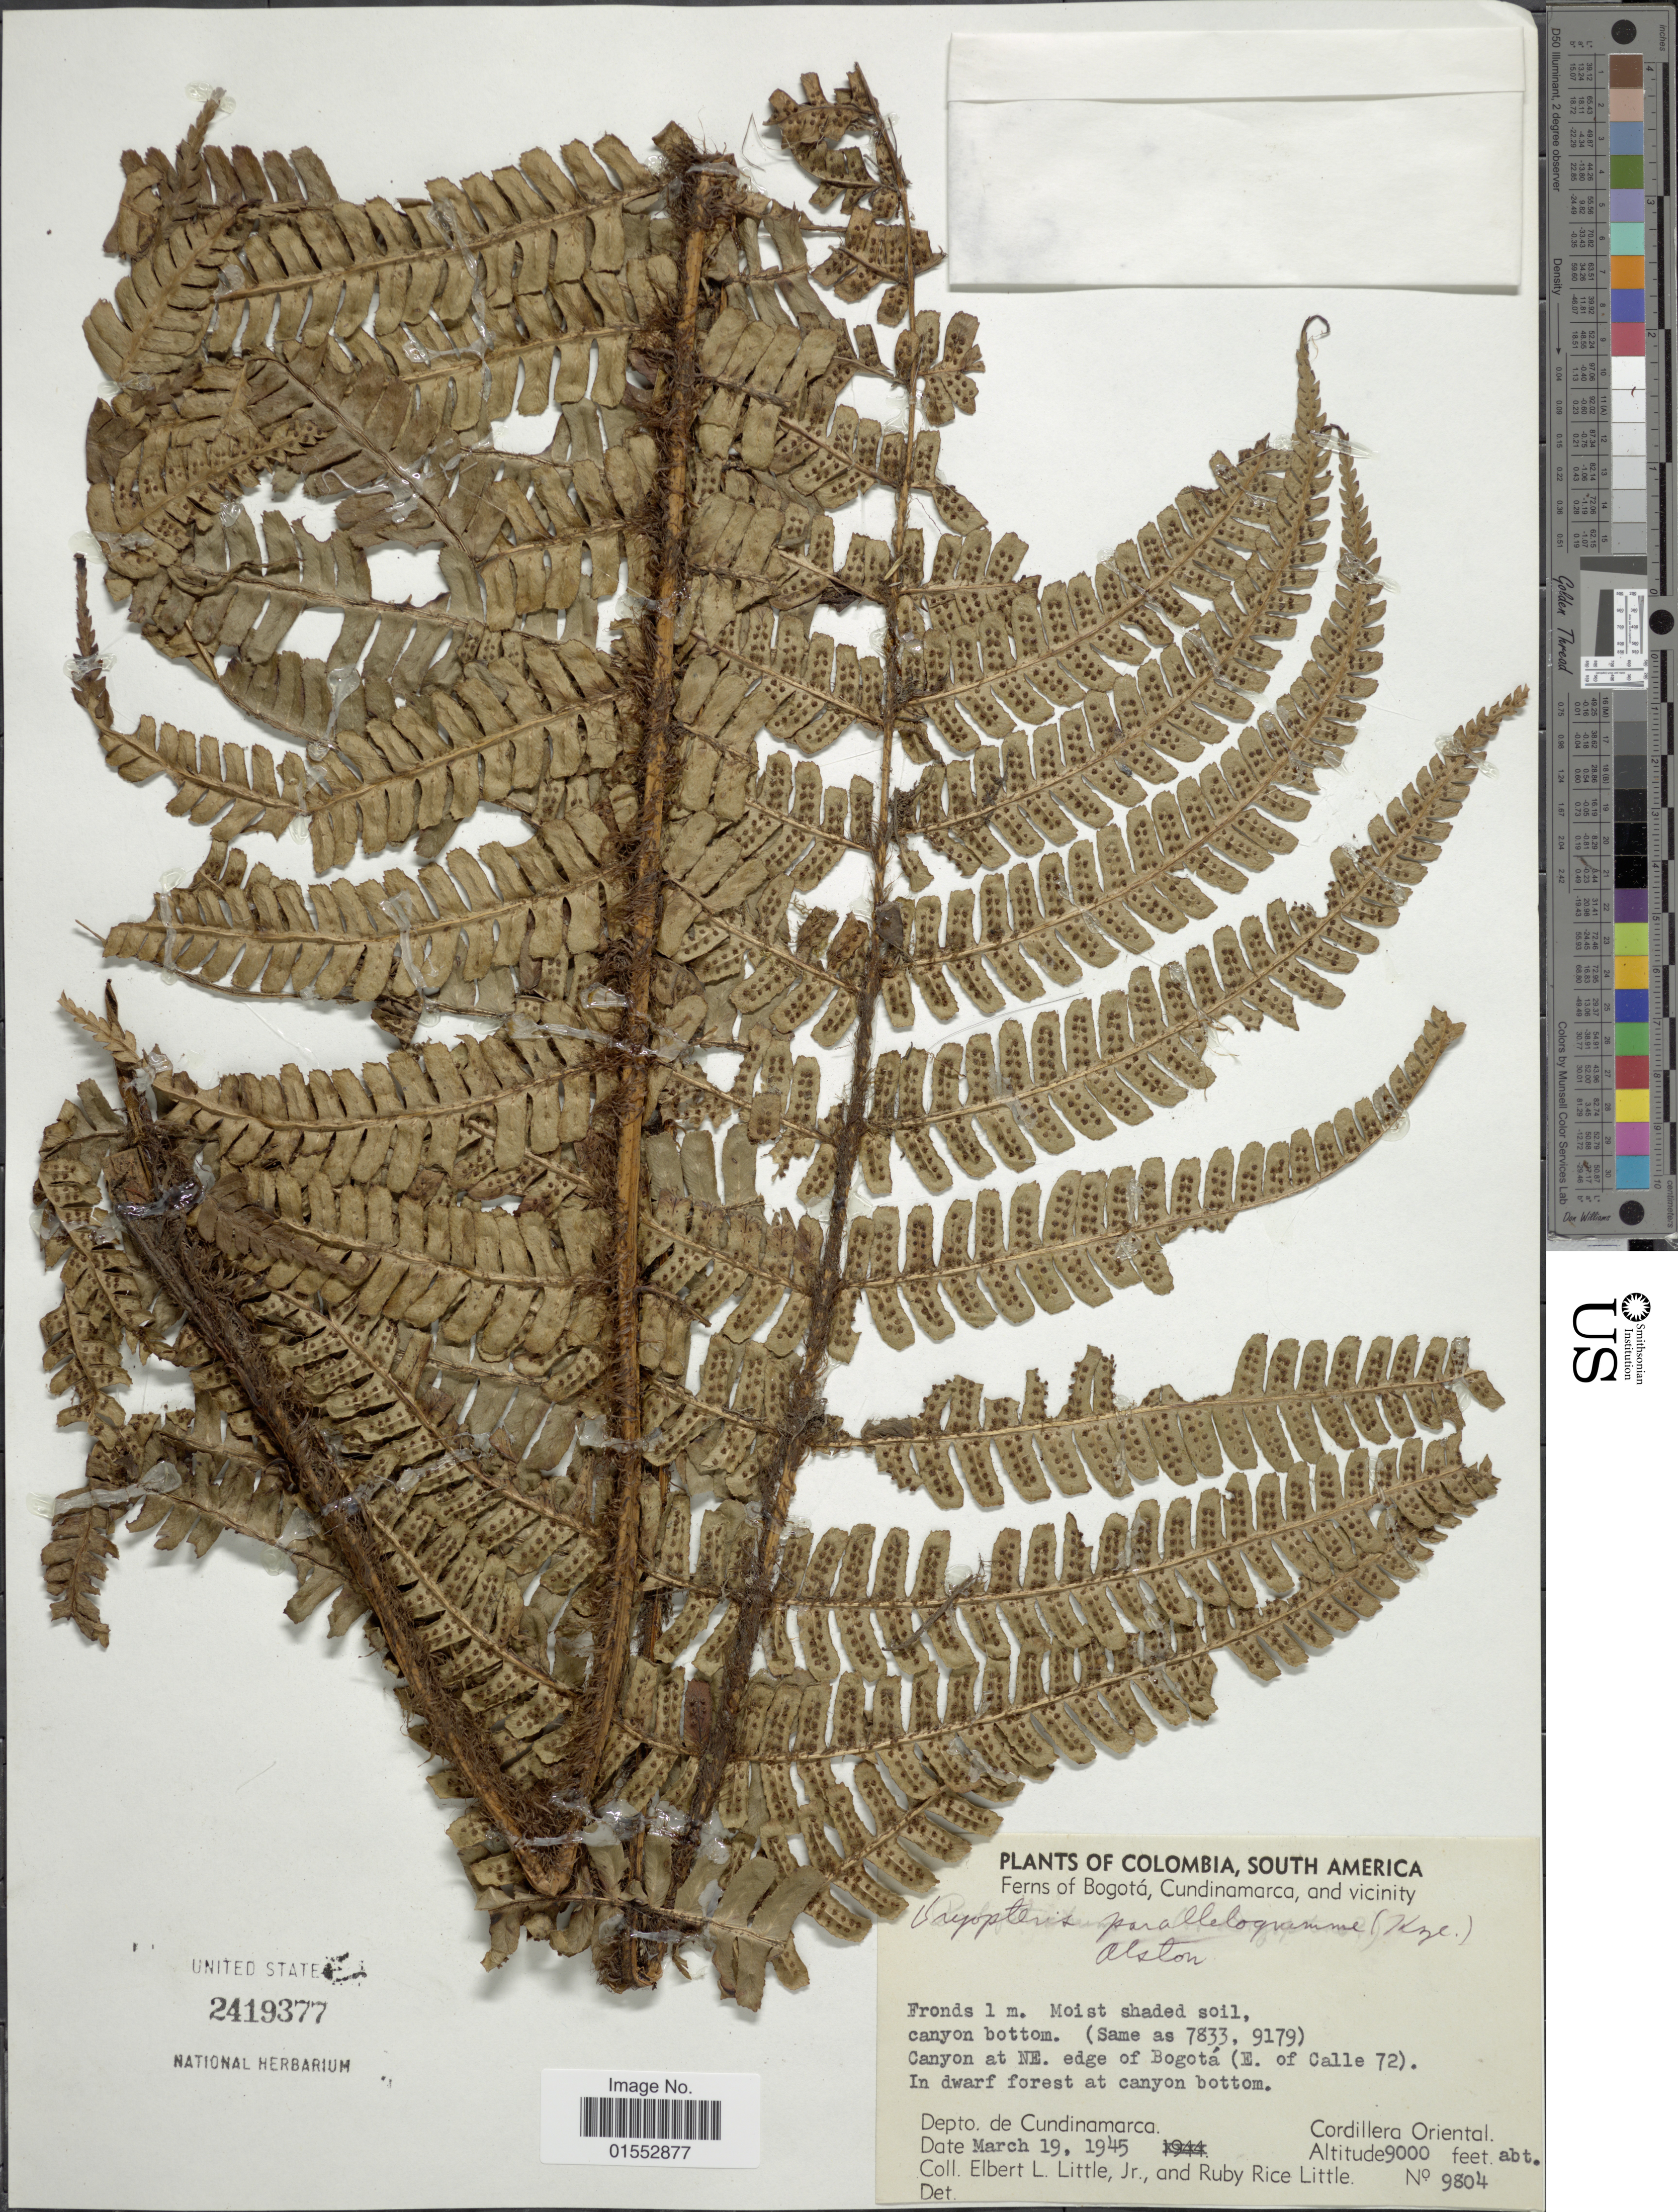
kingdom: Plantae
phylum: Tracheophyta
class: Polypodiopsida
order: Polypodiales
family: Dryopteridaceae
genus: Dryopteris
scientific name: Dryopteris wallichiana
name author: (Spreng.) Hyl.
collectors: E. L. Little & R. R. Little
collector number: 9804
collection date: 1945-03-19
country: Colombia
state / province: Cundinamarca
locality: Depto. de Cundinamarca. Cordillera Oriental. Canyon at NE edge of Bogota (E. of Calle 72)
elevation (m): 2743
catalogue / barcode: US 2419377